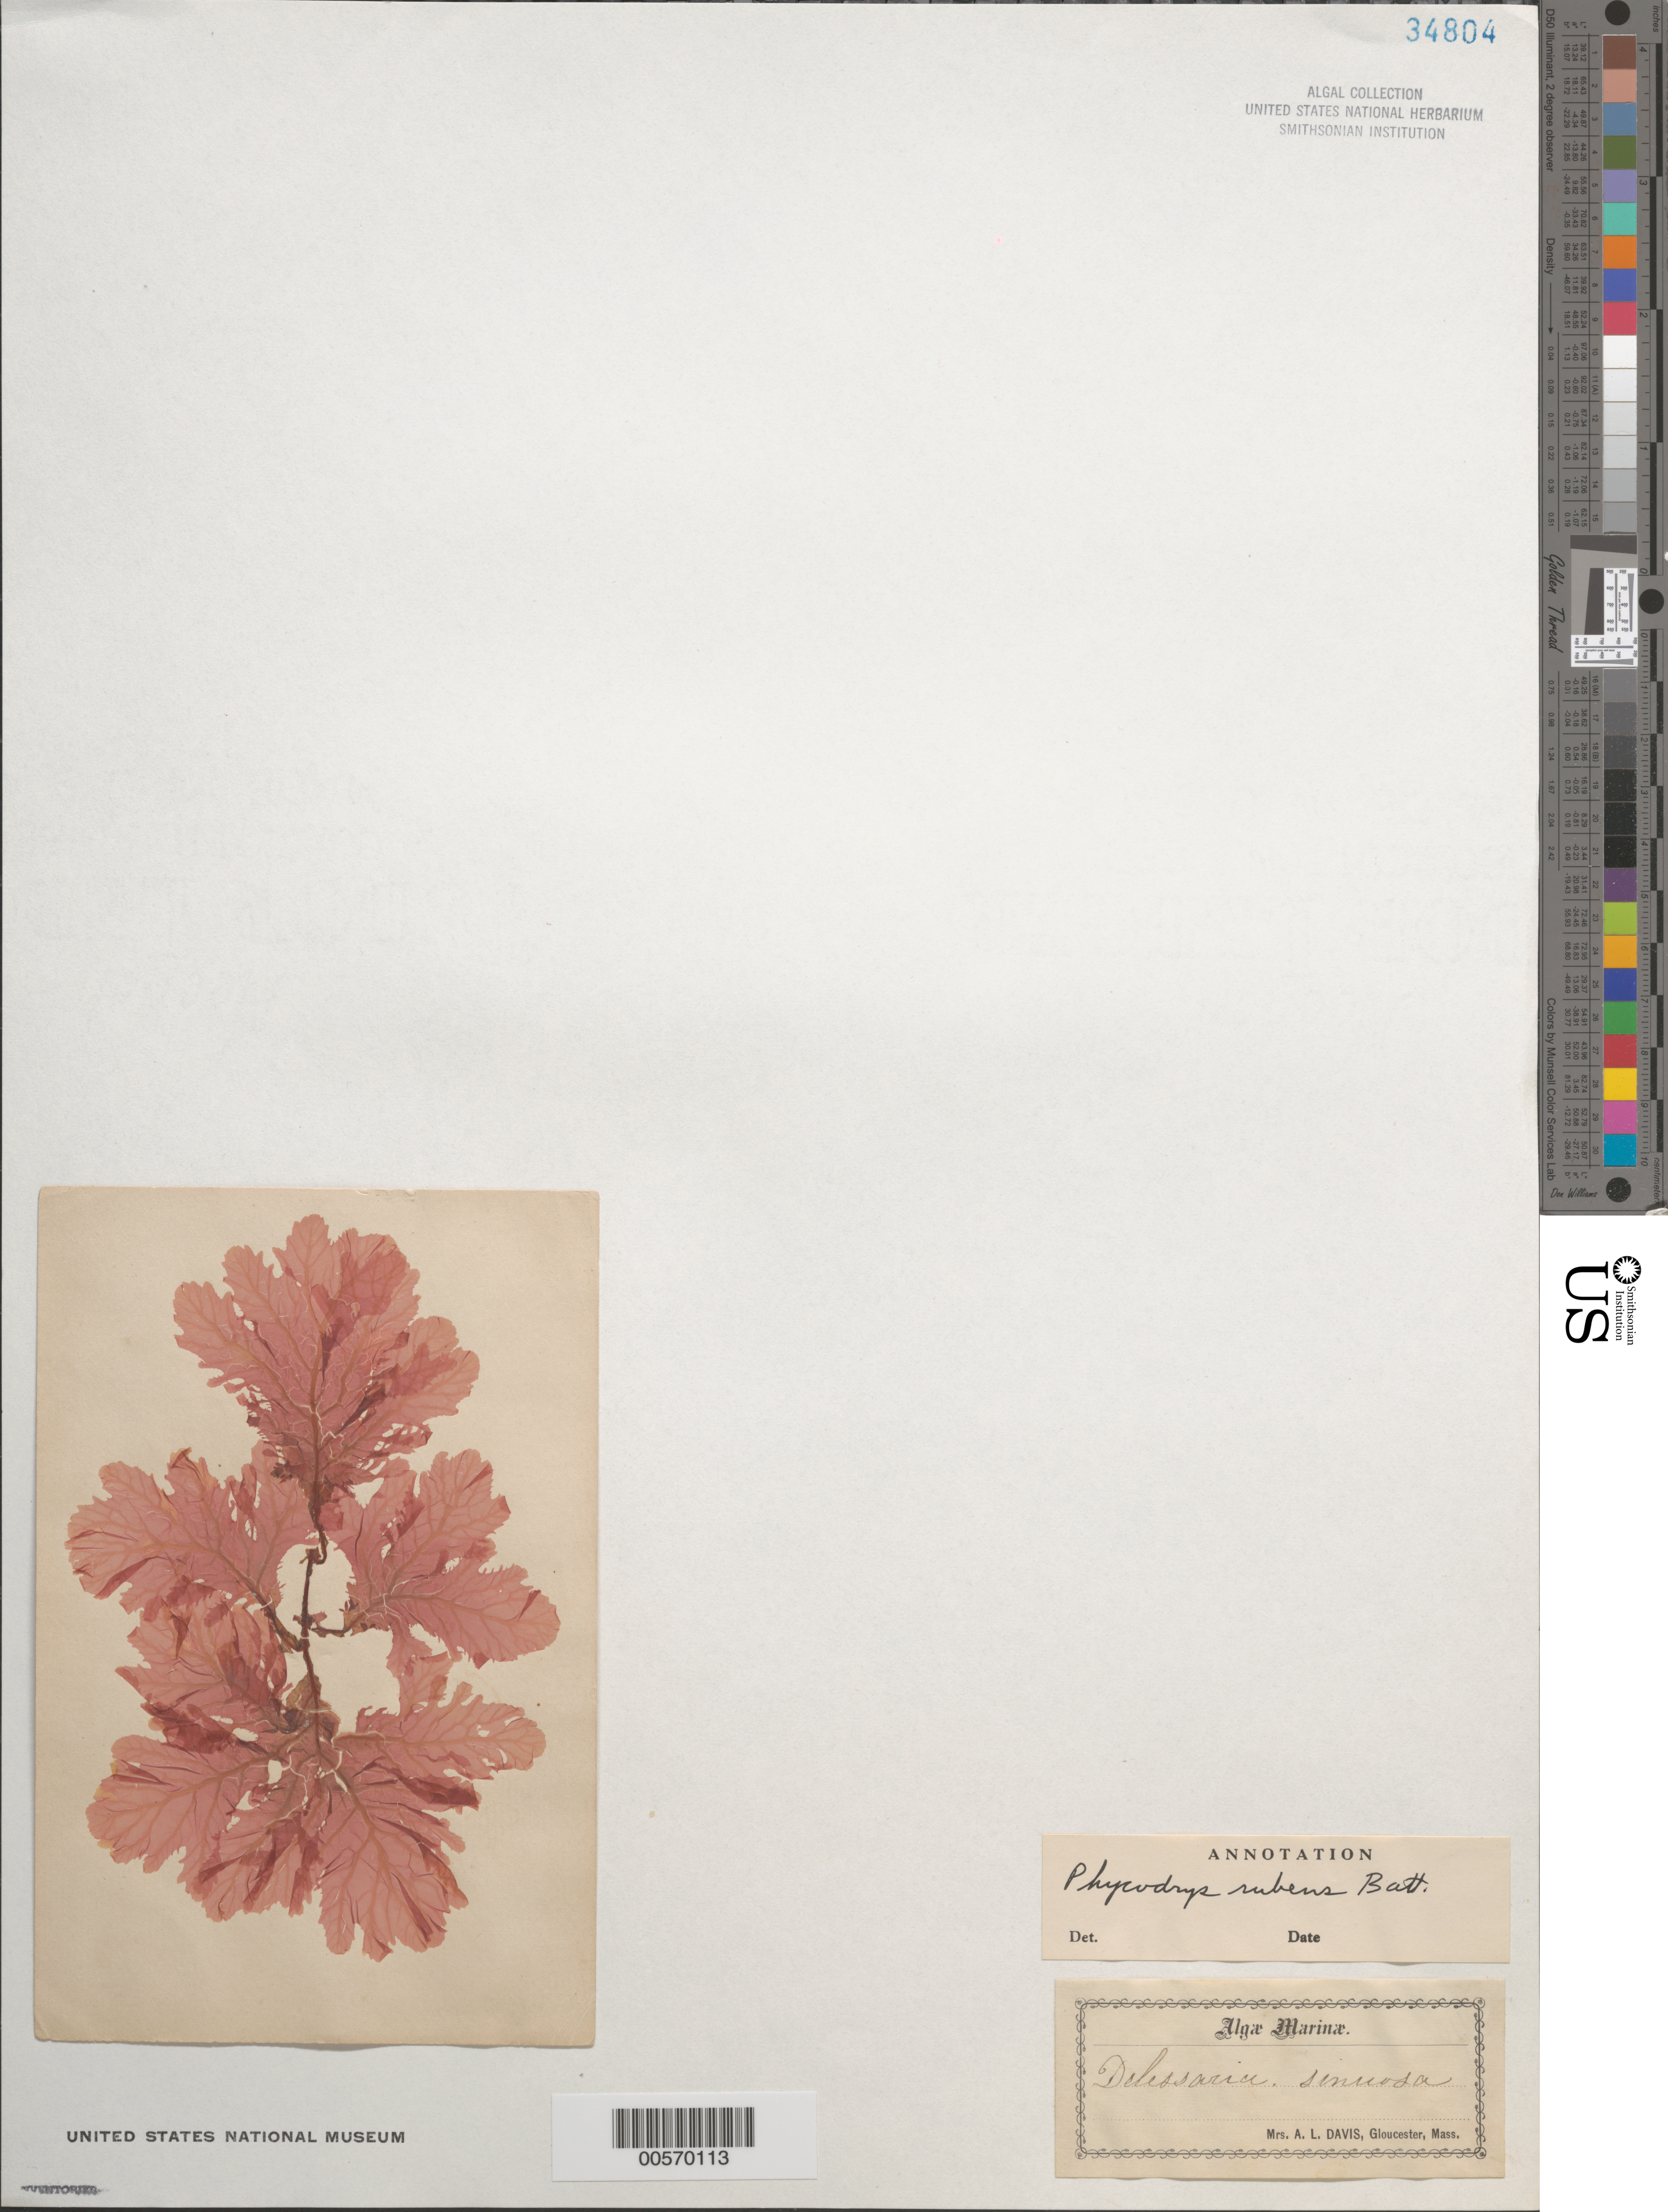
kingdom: Plantae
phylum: Rhodophyta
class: Florideophyceae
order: Ceramiales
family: Delesseriaceae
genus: Phycodrys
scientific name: Phycodrys rubens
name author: (L.) Batters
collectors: A. Davis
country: United States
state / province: Massachusetts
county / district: Essex County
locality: Gloucester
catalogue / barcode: US 34804